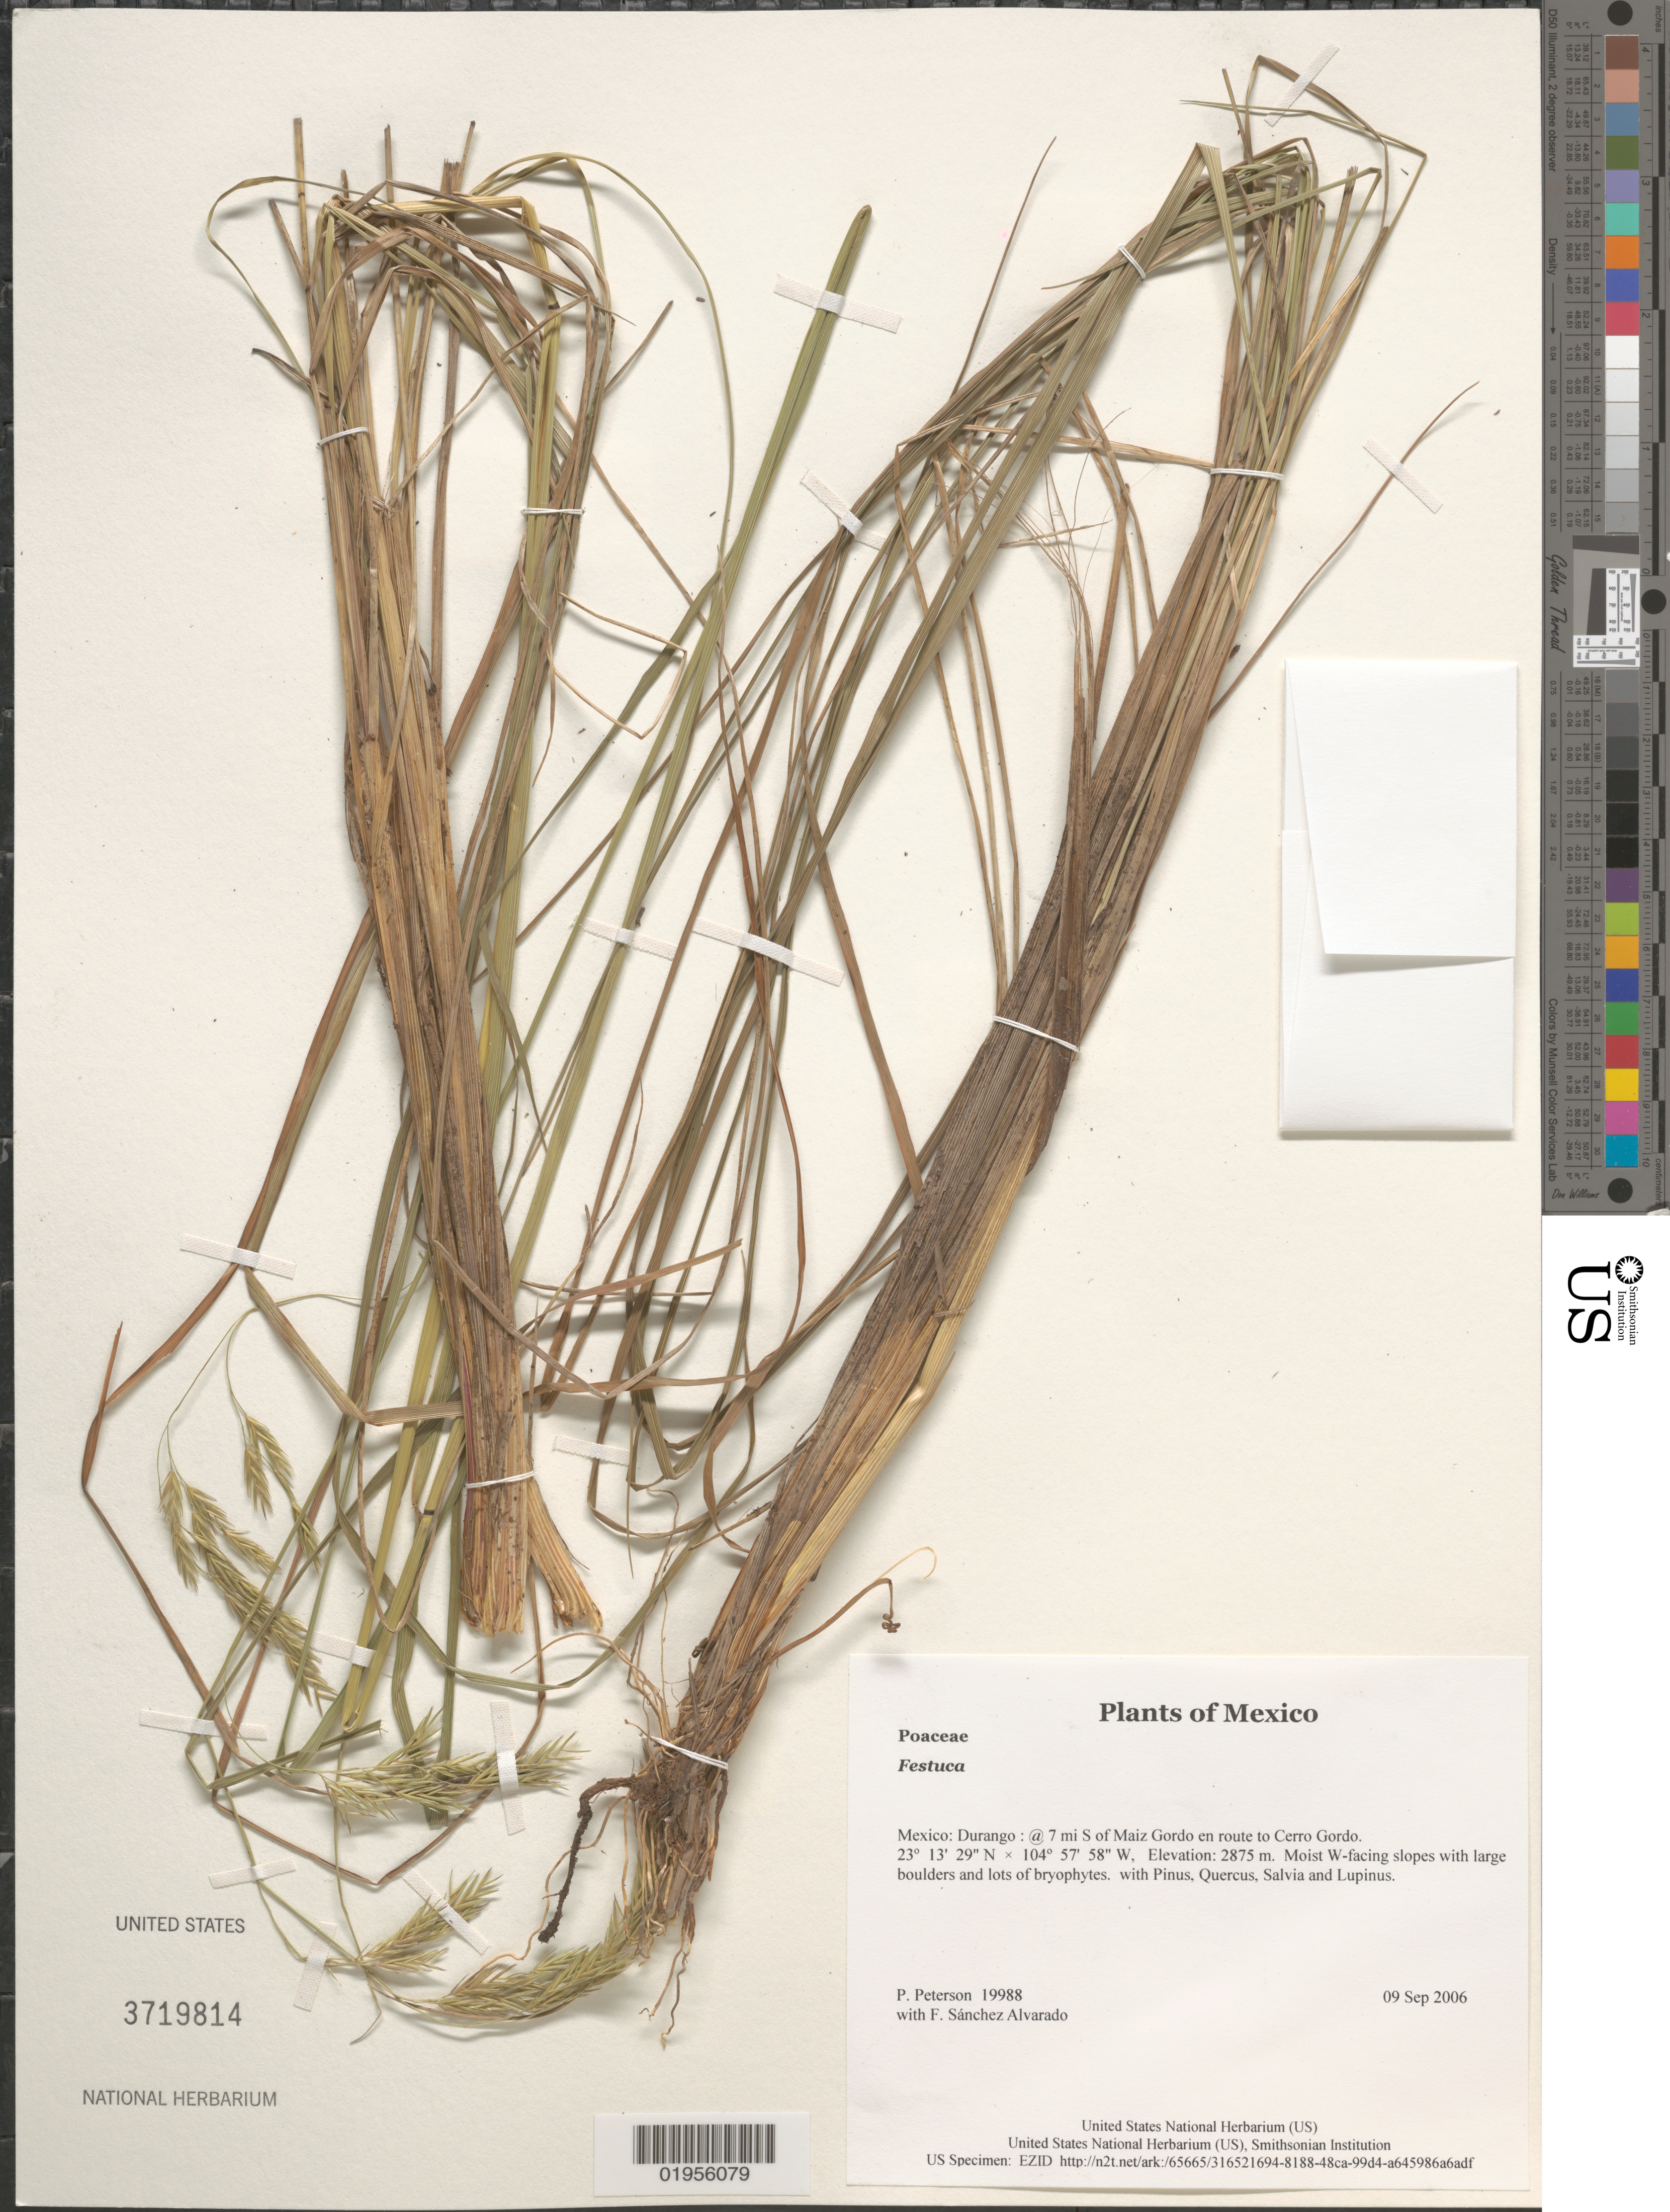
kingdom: Plantae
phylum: Tracheophyta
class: Liliopsida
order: Poales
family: Poaceae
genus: Festuca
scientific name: Festuca sp.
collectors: P. M. Peterson & F. Sánchez Alvarado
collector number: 19988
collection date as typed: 09 Sep 2006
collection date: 2006-09-09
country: Mexico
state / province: Durango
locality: @ 7 mi S of Maiz Gordo en route to Cerro Gordo.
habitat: Moist W-facing slopes with large boulders and lots of bryophytes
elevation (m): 2875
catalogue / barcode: US 3719814